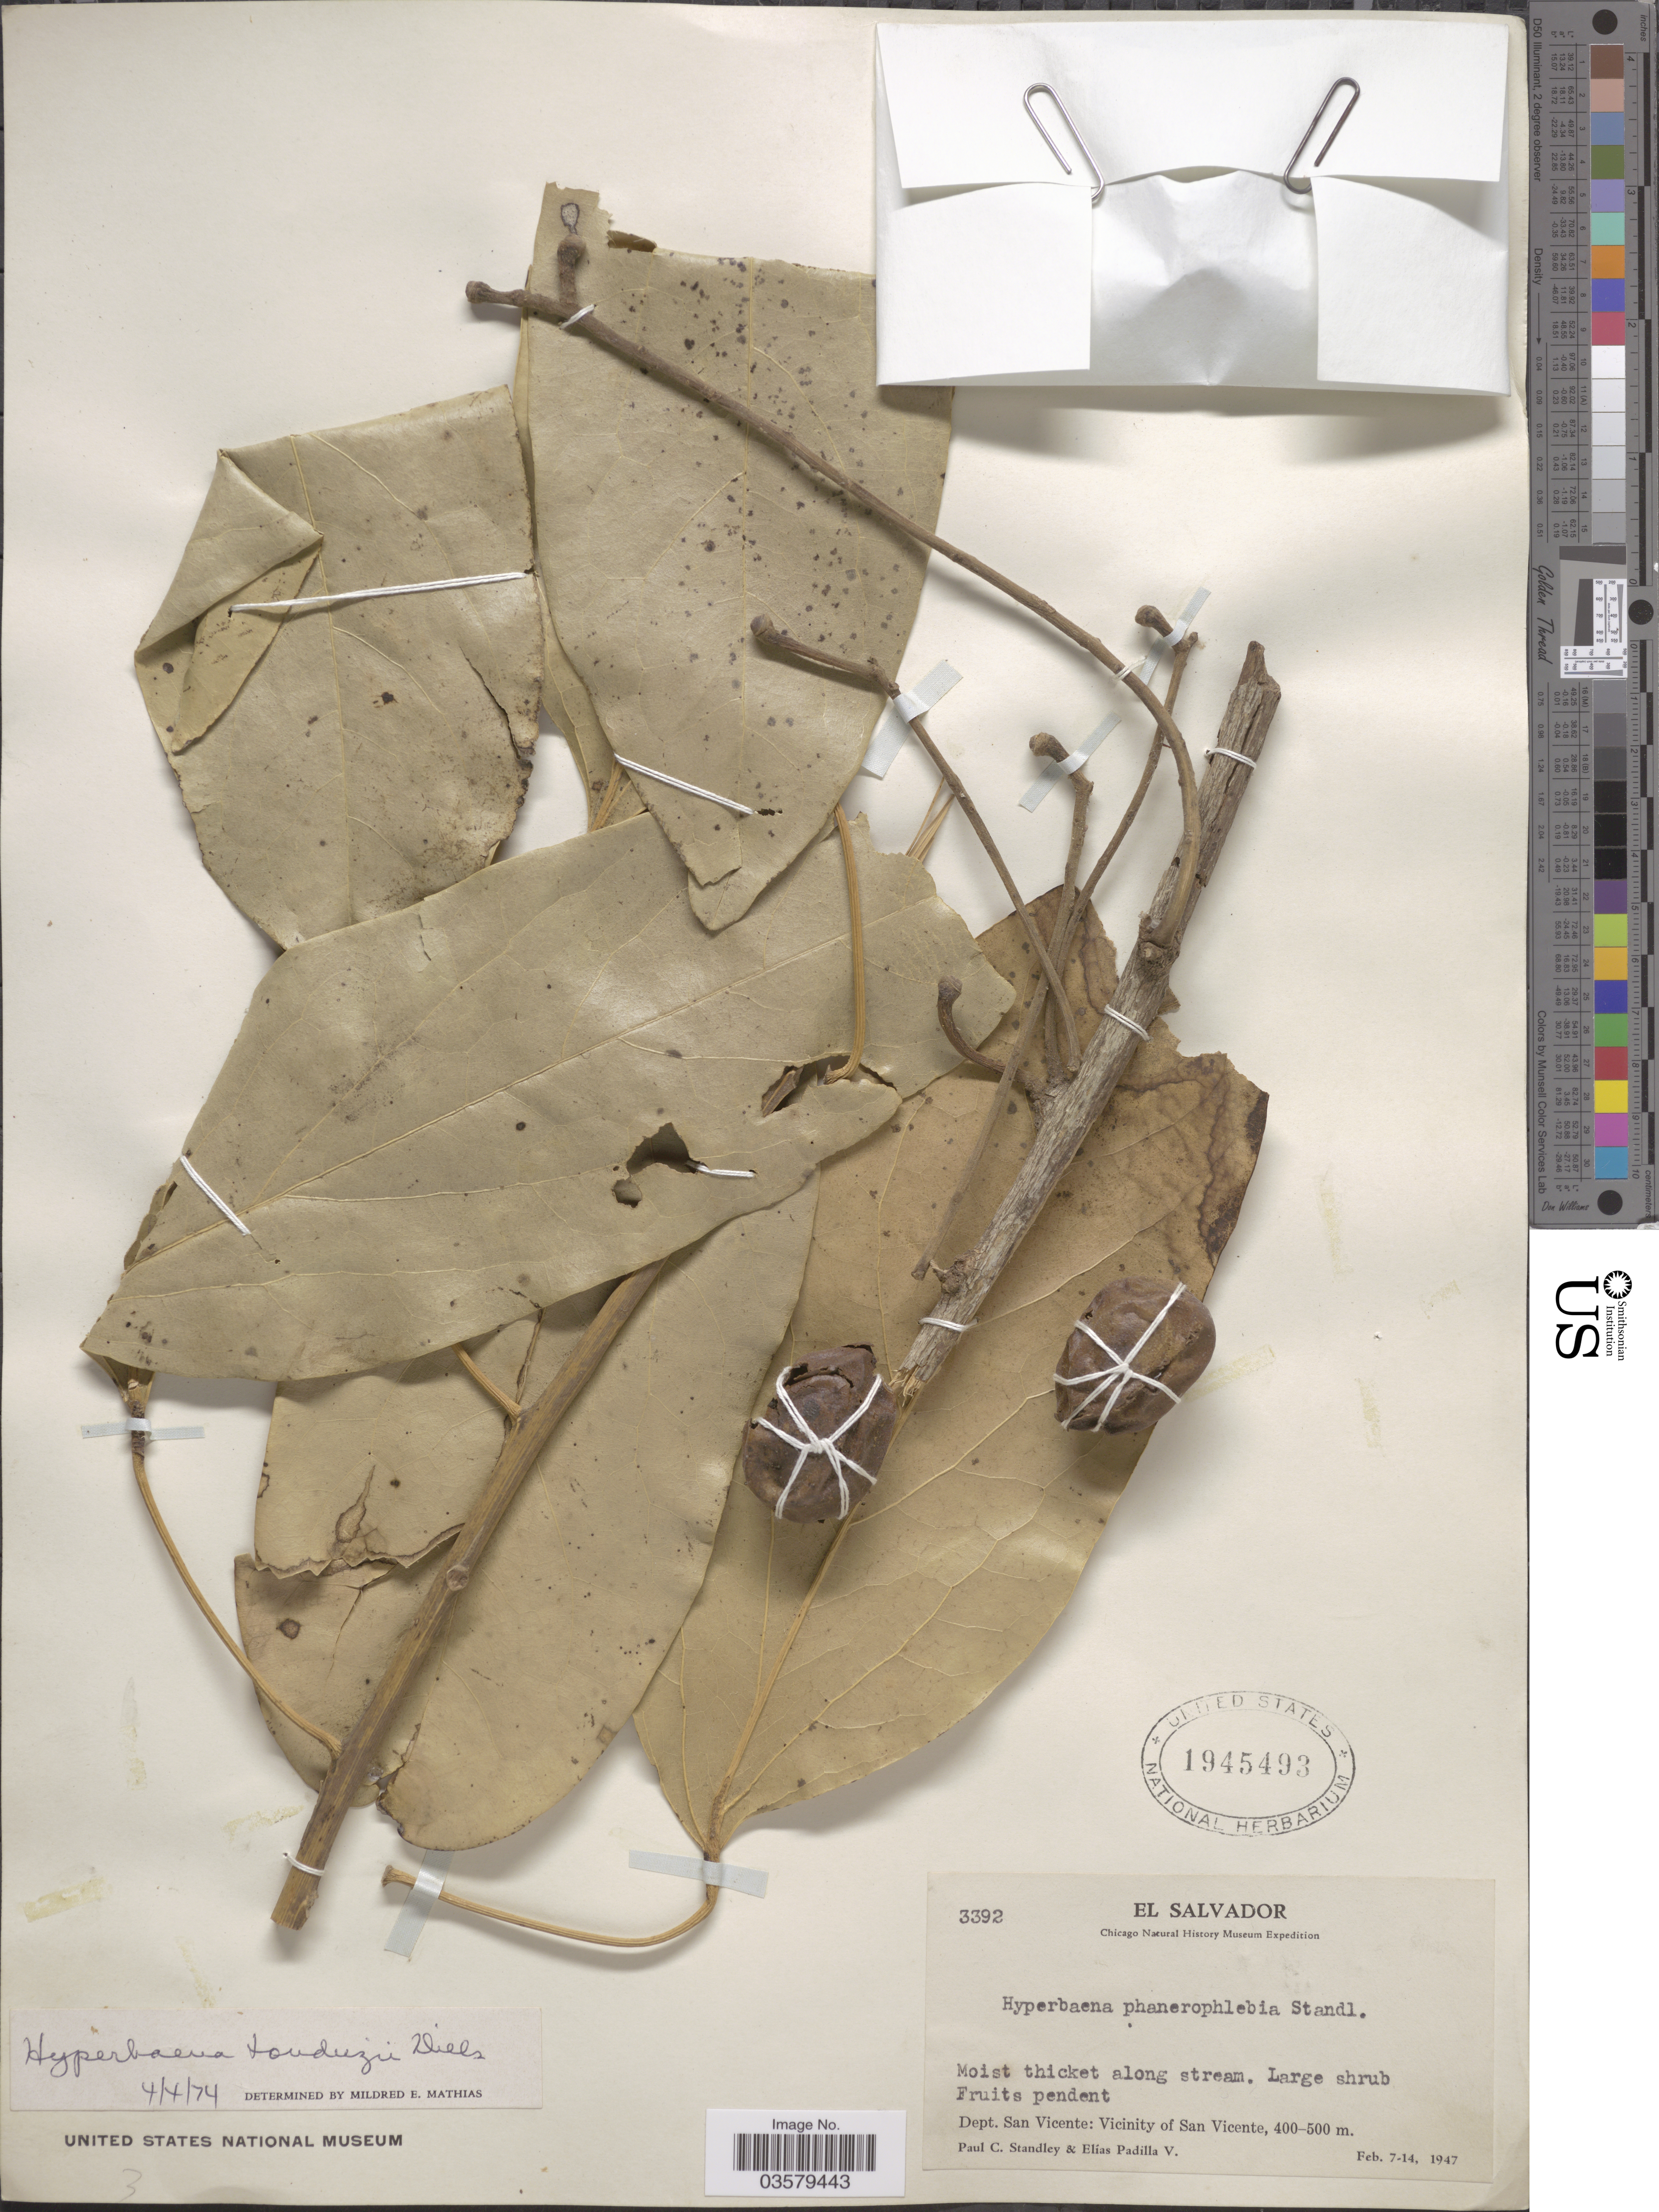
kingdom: Plantae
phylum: Tracheophyta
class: Magnoliopsida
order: Ranunculales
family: Menispermaceae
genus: Hyperbaena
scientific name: Hyperbaena tonduzii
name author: Diels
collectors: P. C. Standley & E. Padilla V.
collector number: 3392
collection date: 1947-02-07/1947-02-14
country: El Salvador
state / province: San Vincente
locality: Dept. San Vicente: Vicinity of San Vicente.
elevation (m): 400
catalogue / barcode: US 1945493